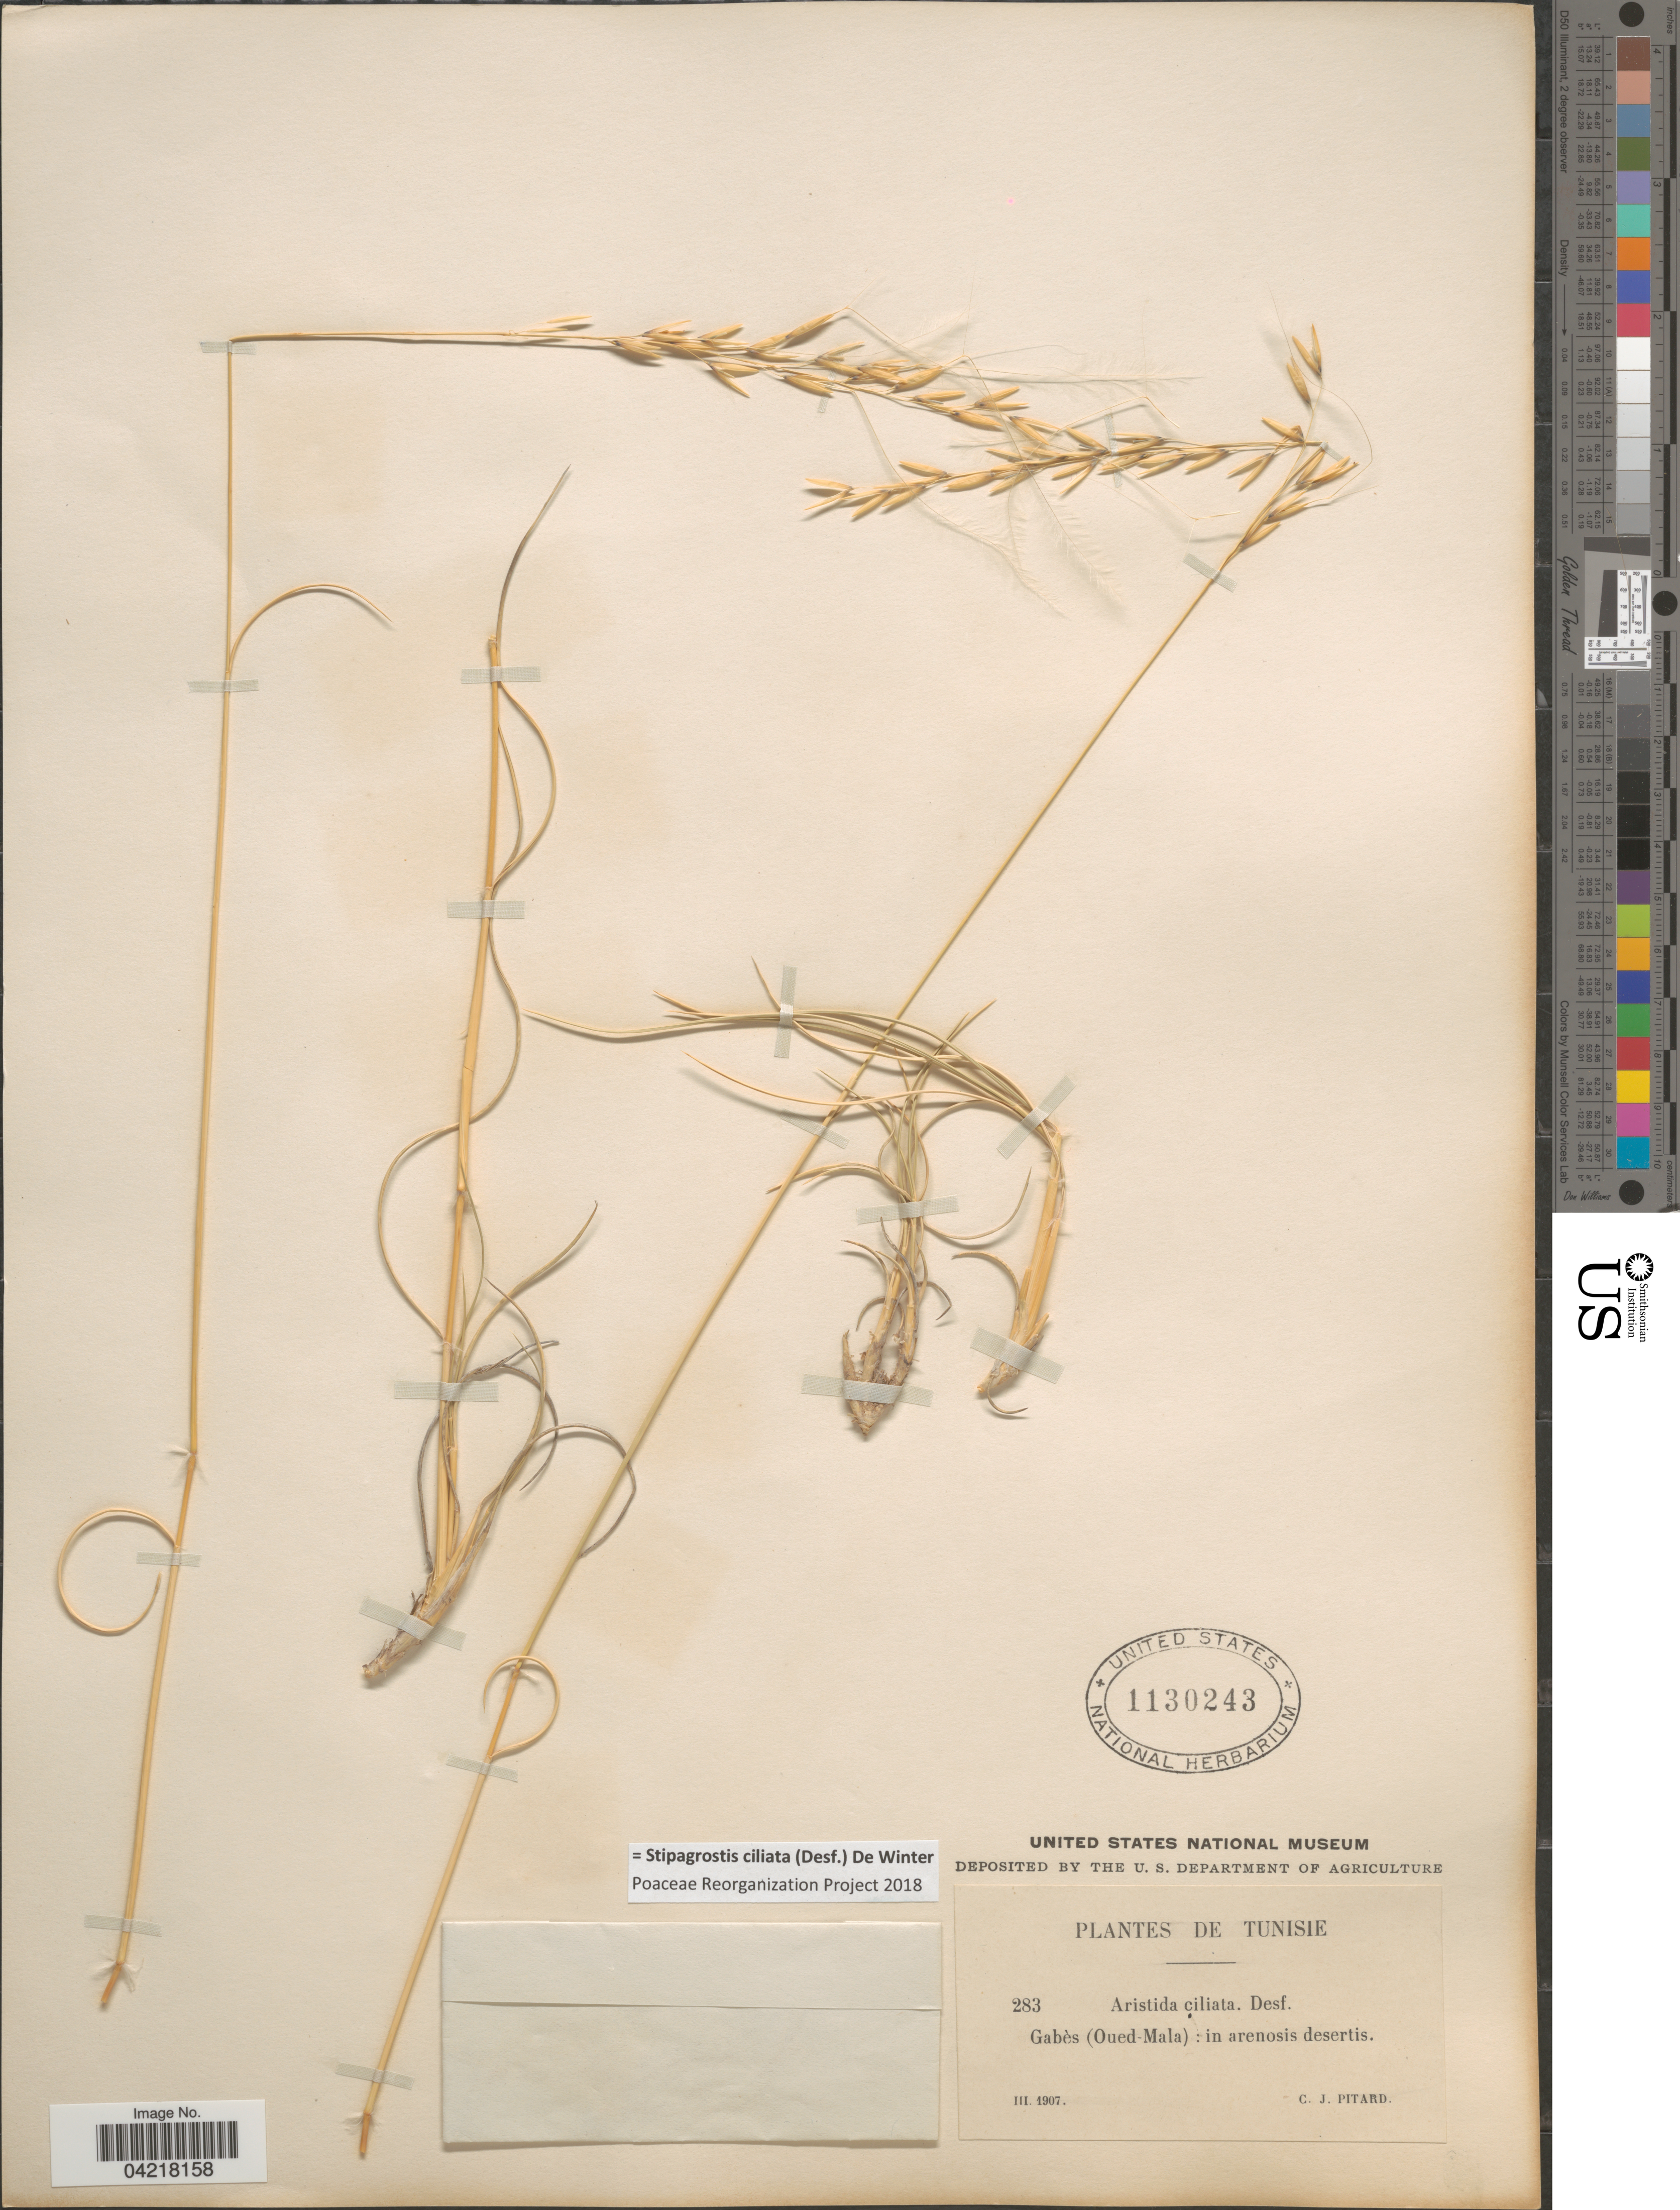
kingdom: Plantae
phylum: Tracheophyta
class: Liliopsida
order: Poales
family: Poaceae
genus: Stipagrostis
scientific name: Stipagrostis ciliata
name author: (Desf.) De Winter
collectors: C. Pitard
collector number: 283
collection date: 1907-03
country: Tunisia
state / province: Gabès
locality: (Oued-Mala): in arenosis desertis.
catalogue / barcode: US 1130243